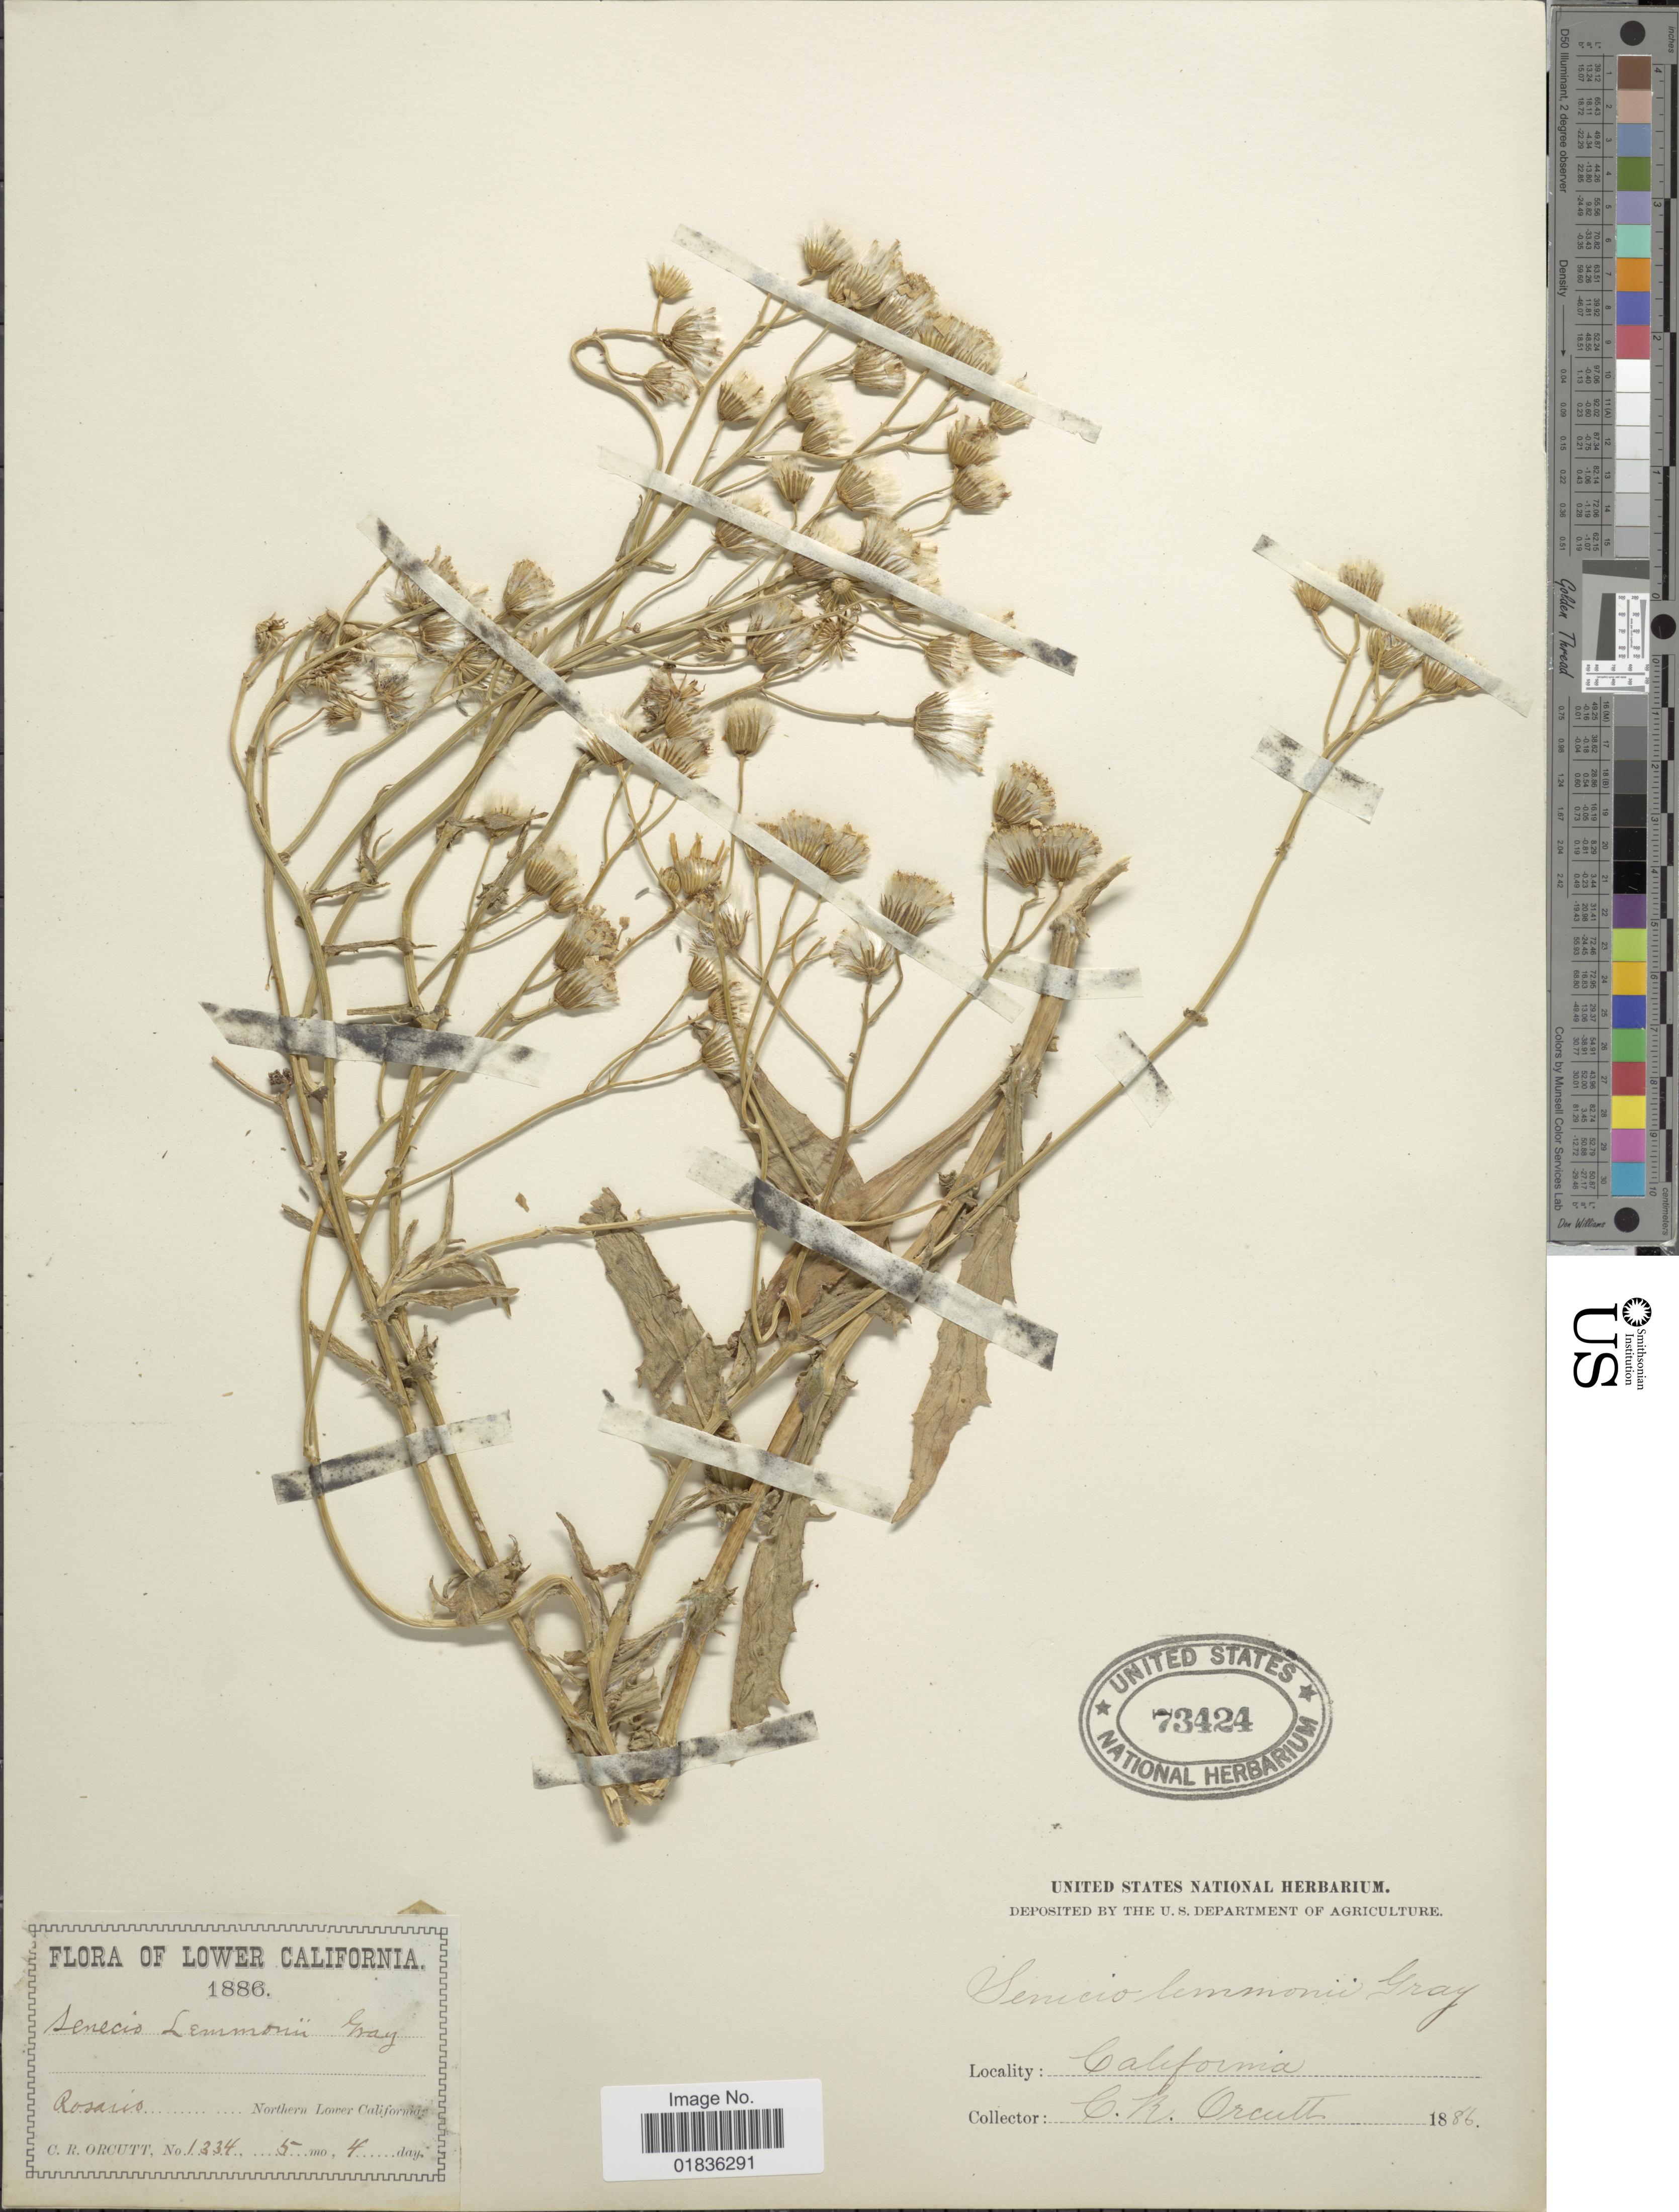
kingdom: Plantae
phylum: Tracheophyta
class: Magnoliopsida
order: Asterales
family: Asteraceae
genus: Senecio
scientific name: Senecio lemmonii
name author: A. Gray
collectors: C. R. Orcutt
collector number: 1334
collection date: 1886-05-04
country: Mexico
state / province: Baja California Norte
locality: Rosario, Northern Lowe California.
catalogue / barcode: US 73424